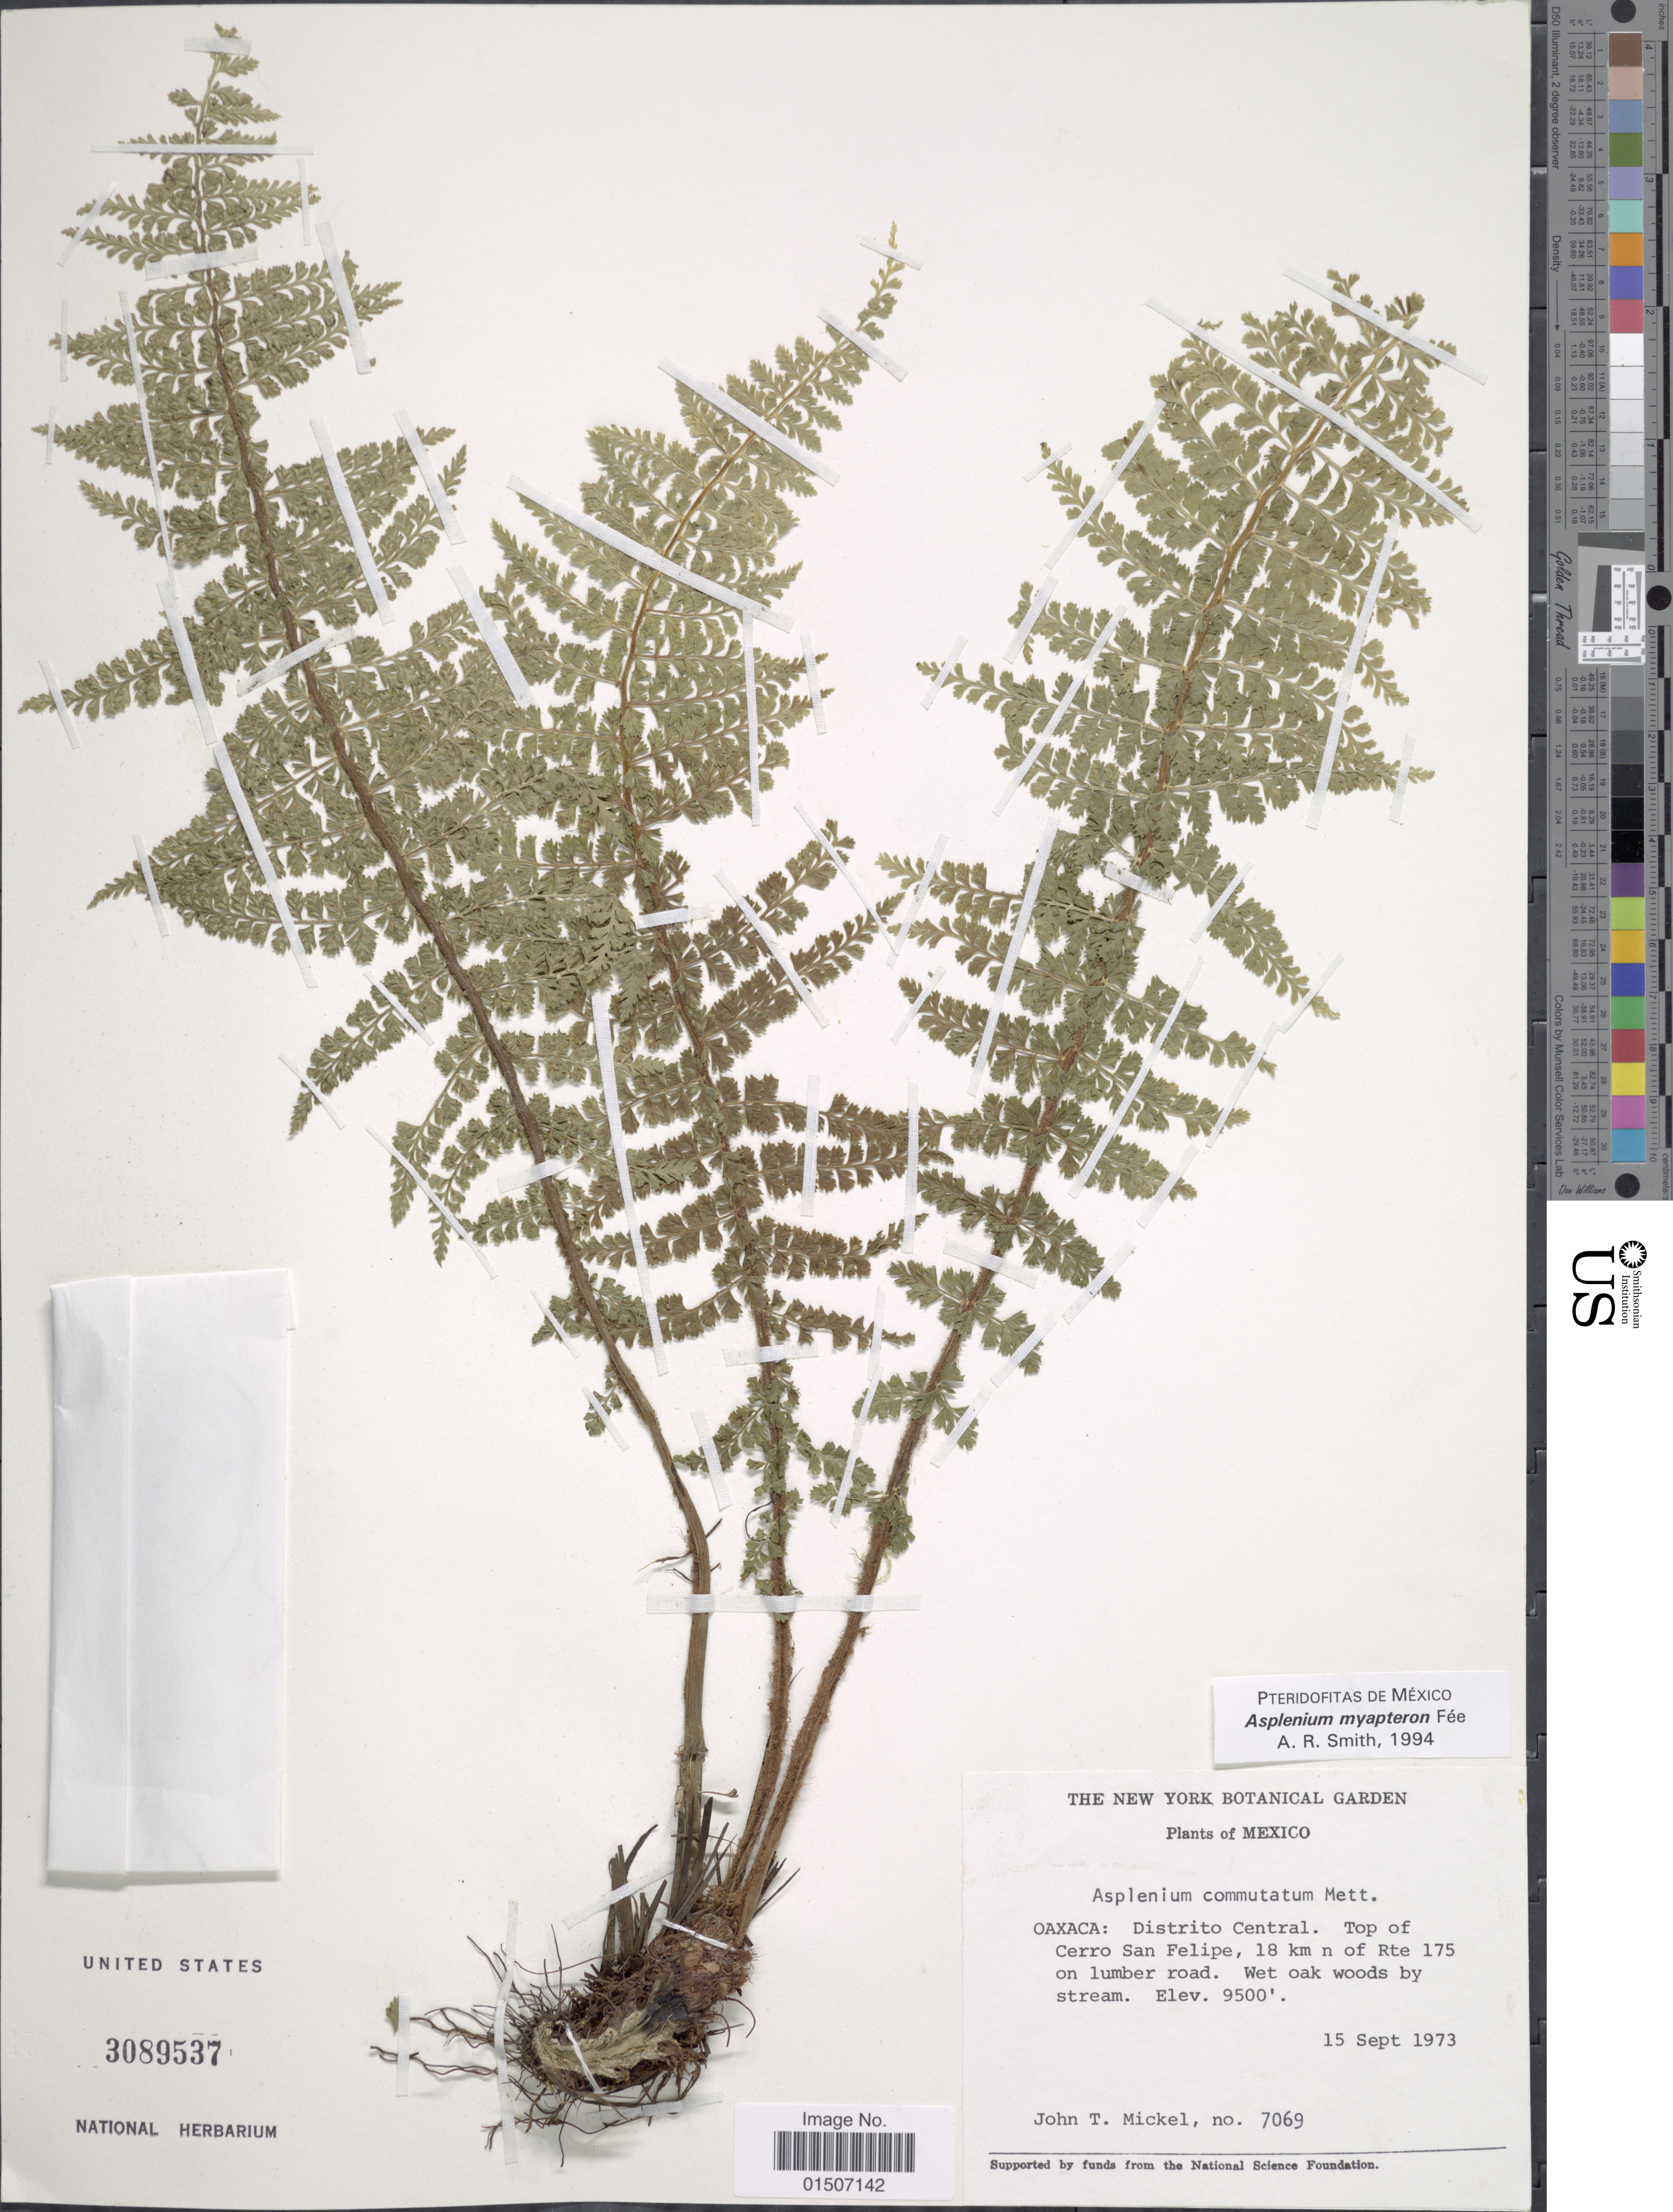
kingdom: Plantae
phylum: Tracheophyta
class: Polypodiopsida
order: Polypodiales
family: Aspleniaceae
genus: Asplenium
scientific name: Asplenium myapteron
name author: Fée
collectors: J. T. Mickel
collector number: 7069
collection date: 1973-09-15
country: Mexico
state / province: Oaxaca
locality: Distrito Central. Top of Cerro San Felipe, 18 km n of Rte 175 on lumber road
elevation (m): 28956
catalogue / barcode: US 3089537